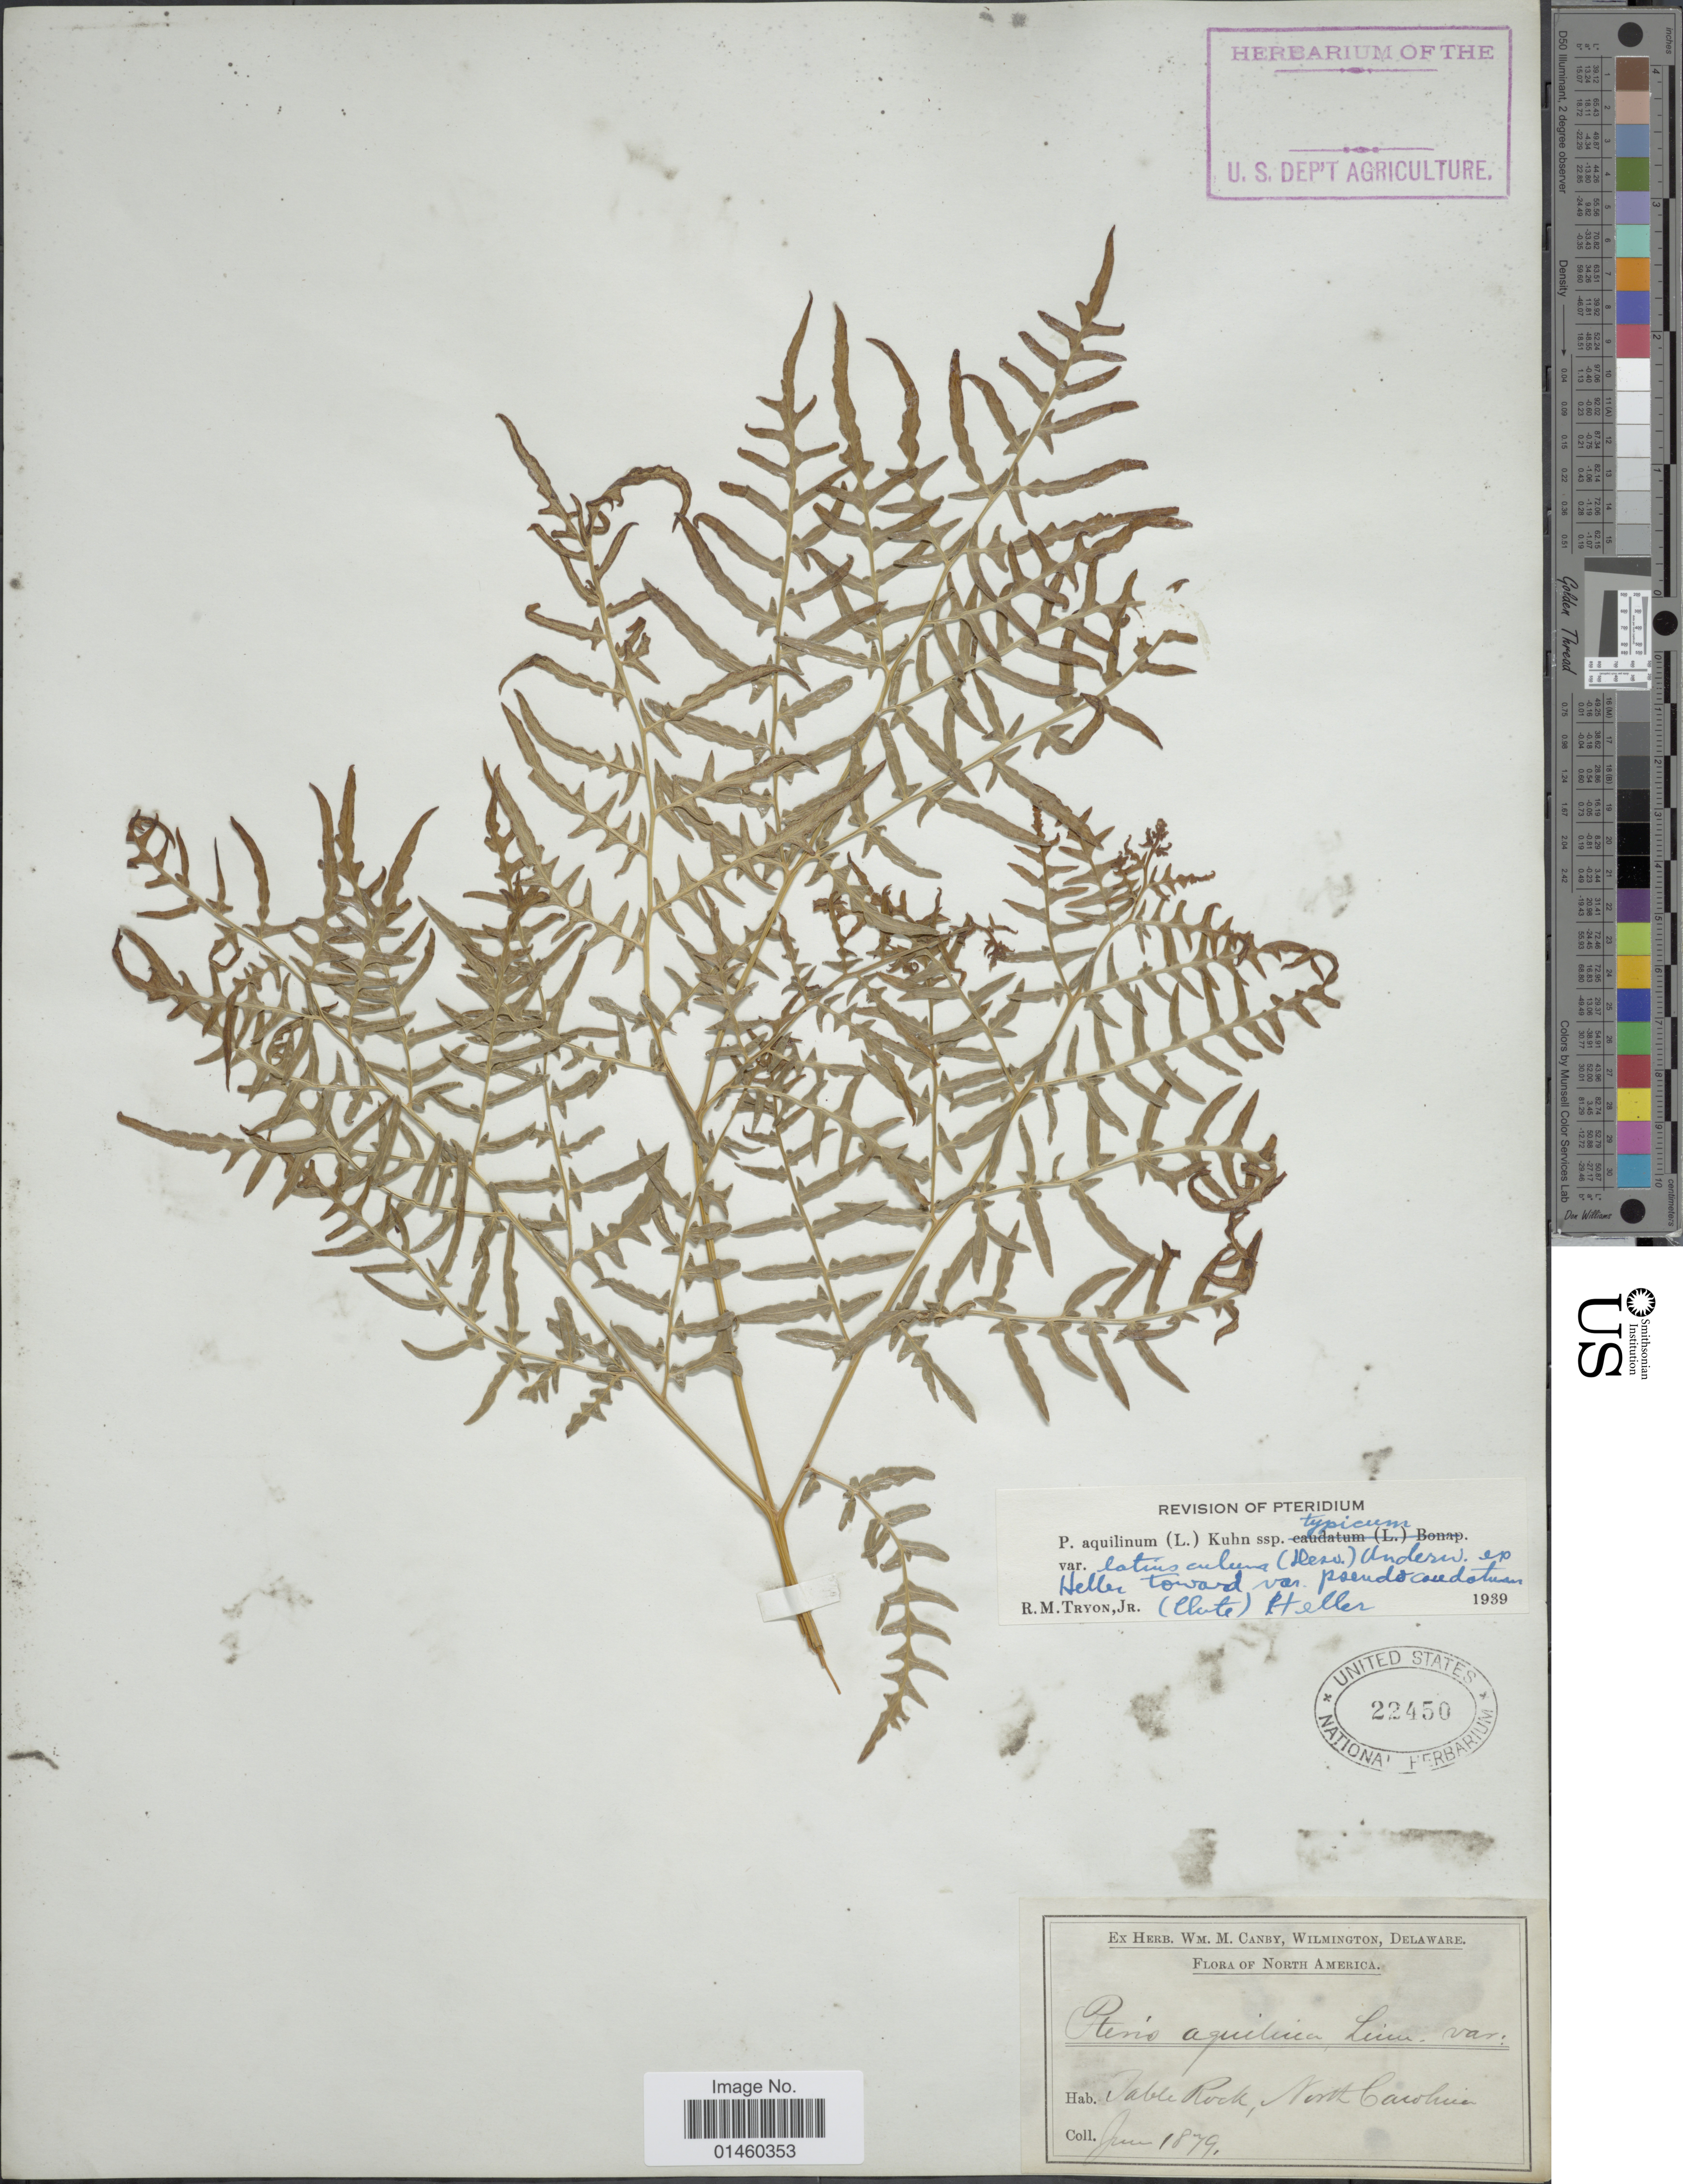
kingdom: Plantae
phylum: Tracheophyta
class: Polypodiopsida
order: Polypodiales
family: Dennstaedtiaceae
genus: Pteridium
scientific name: Pteridium aquilinum var. latiusculum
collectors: ex herb. Canby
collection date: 1879-06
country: United States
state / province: North Carolina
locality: Table Rock.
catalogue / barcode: US 22450